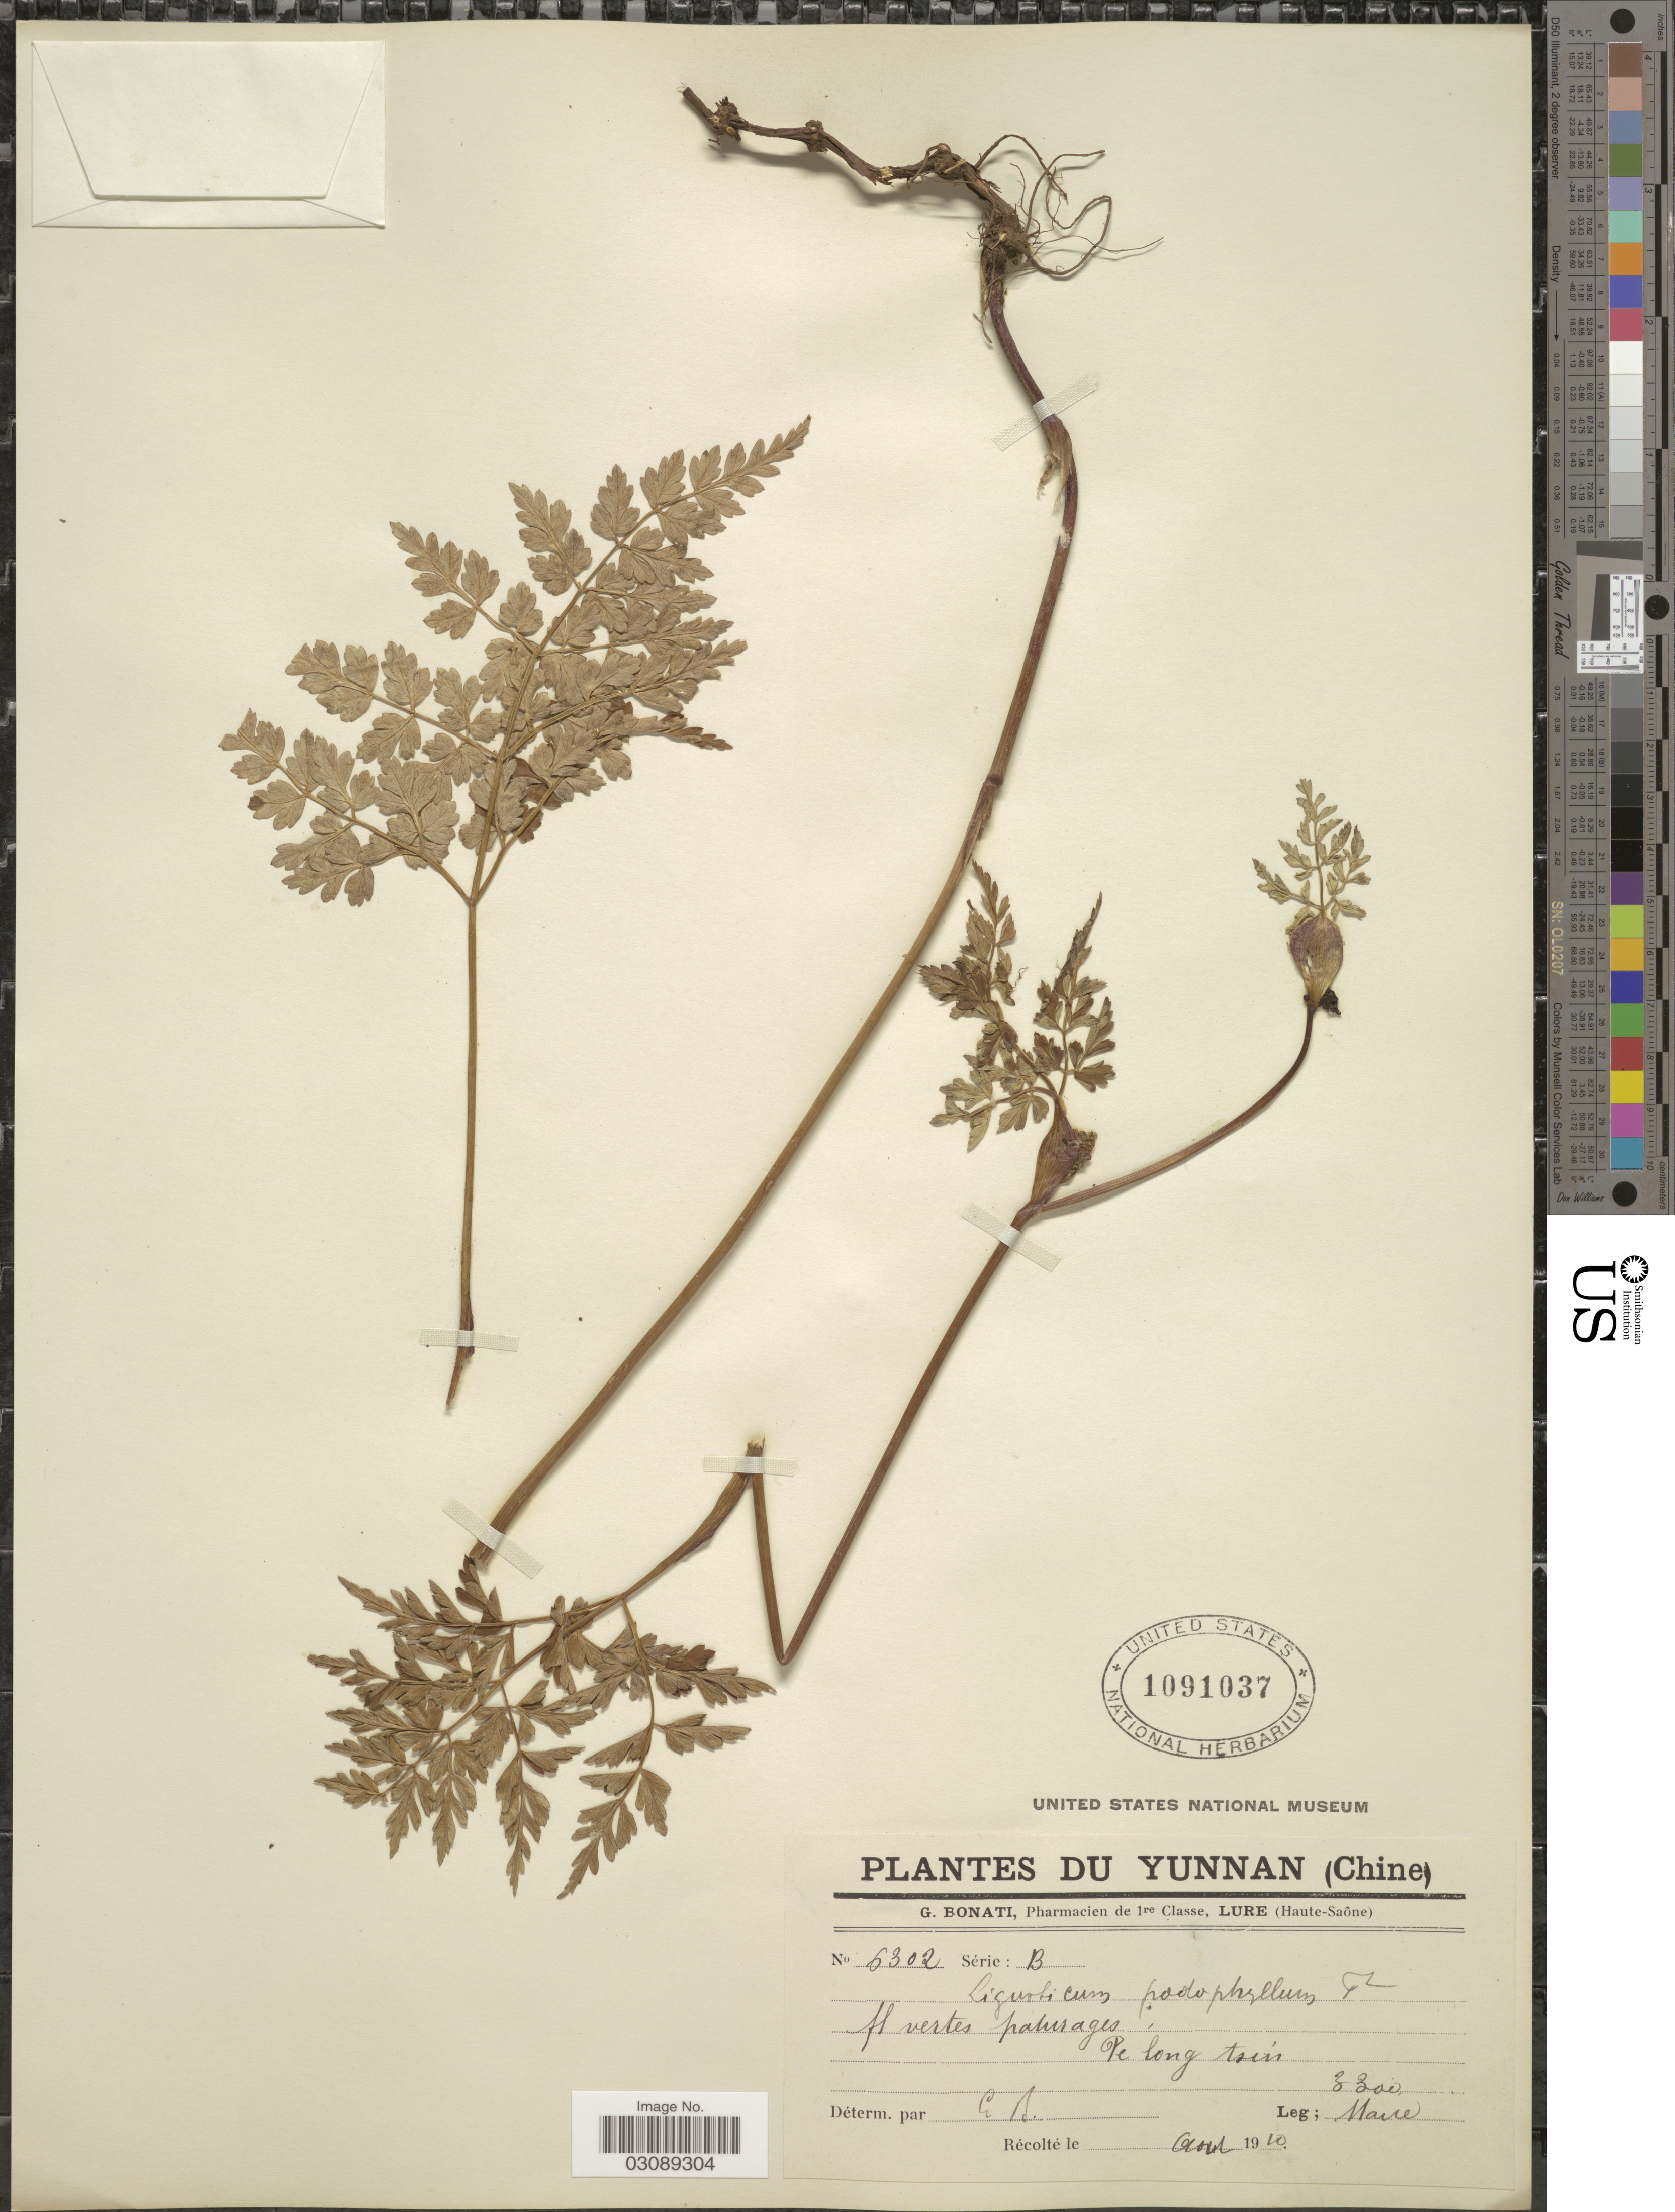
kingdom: Plantae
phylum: Tracheophyta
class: Magnoliopsida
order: Apiales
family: Apiaceae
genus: Ligusticum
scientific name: Ligusticum pteridophyllum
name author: Fr.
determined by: Strong, Mark T., (BOT), Smithsonian Institution - National Museum of Natural History (UNITED STATES)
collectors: Maire, --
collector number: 6302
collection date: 1910-08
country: China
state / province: Yunnan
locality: Pe long tsín.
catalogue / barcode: US 1091037